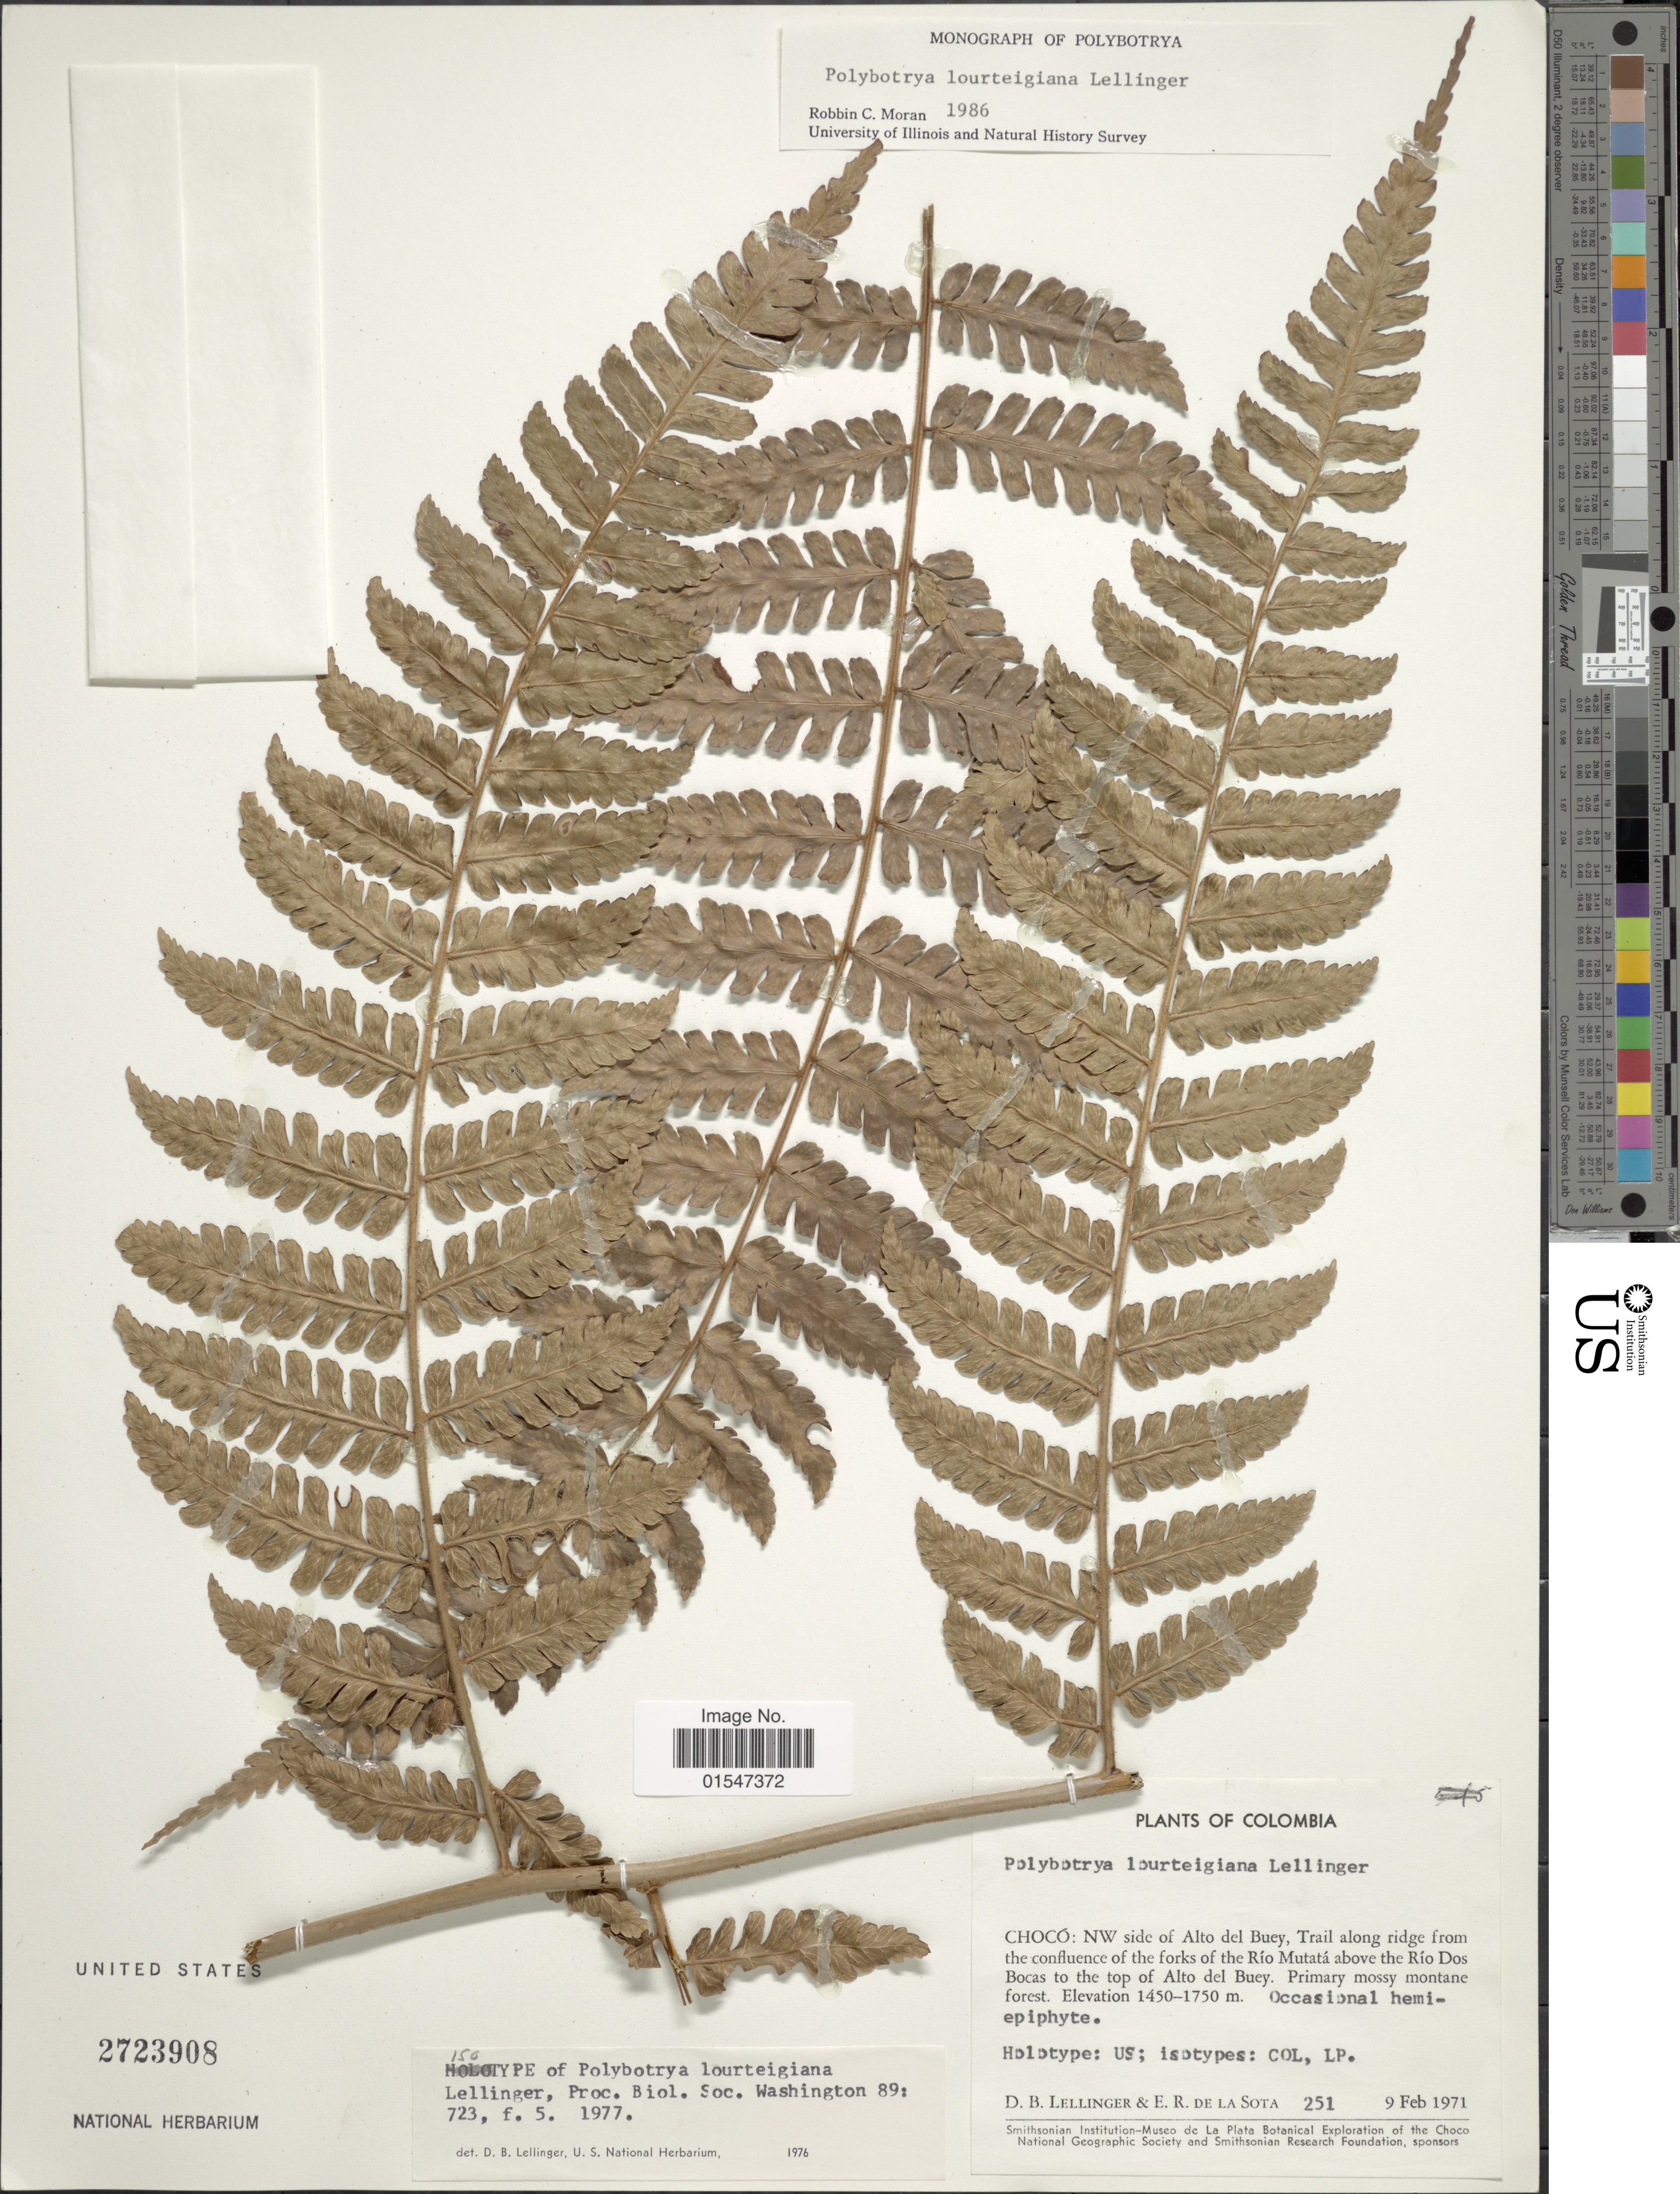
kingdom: Plantae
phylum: Tracheophyta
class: Polypodiopsida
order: Polypodiales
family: Dryopteridaceae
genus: Polybotrya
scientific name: Polybotrya lourteigiana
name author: Lellinger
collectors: D. B. Lellinger & E. R. de la Sota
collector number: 251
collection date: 1971-02-09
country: Colombia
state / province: Chocó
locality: NW side of Alto del Buey, Trail along ridge from the confluence of the forks of the Río Mutatá above the Río Dos Bocas to the top of Alto del Buey.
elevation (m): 1450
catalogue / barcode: US 2723908